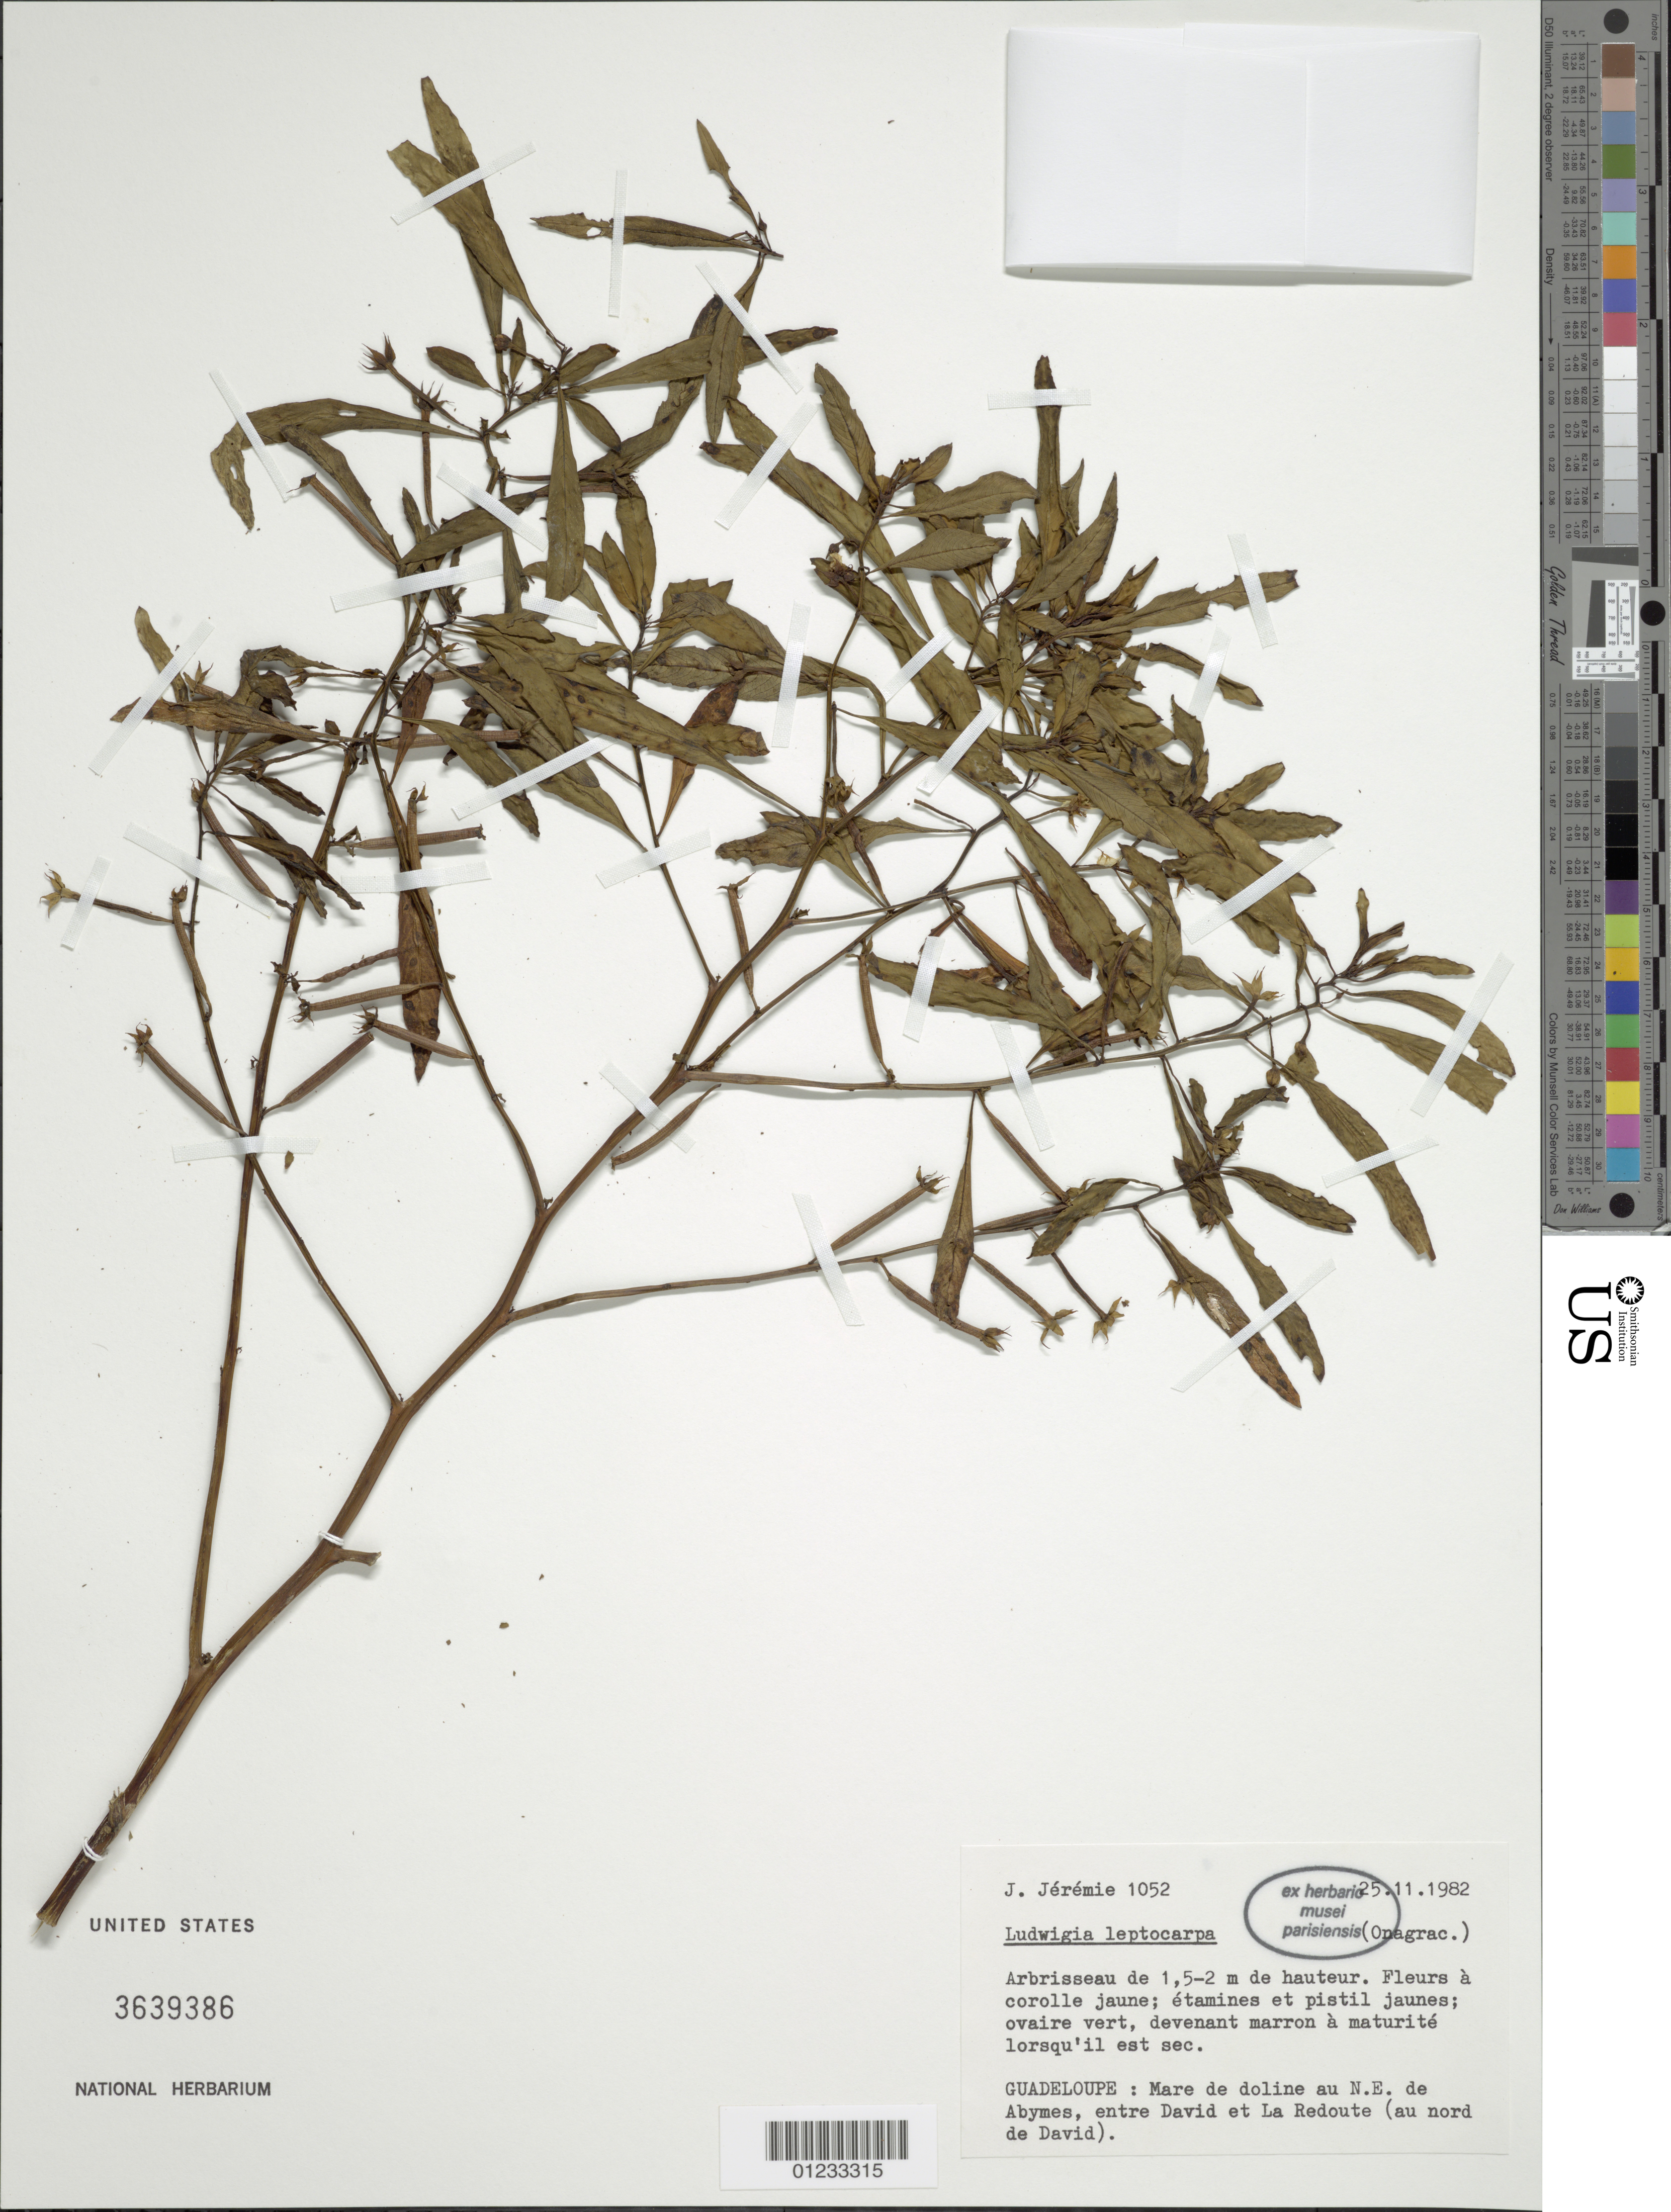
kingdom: Plantae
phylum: Tracheophyta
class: Magnoliopsida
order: Myrtales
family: Onagraceae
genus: Ludwigia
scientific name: Ludwigia leptocarpa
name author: (Nutt.) H. Hara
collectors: J. Jérémie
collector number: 1052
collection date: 1982-11-25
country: Guadeloupe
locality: Mare de doline au NE de Abymes, entre David et La Redoute (au nord de David)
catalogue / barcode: US 3639386